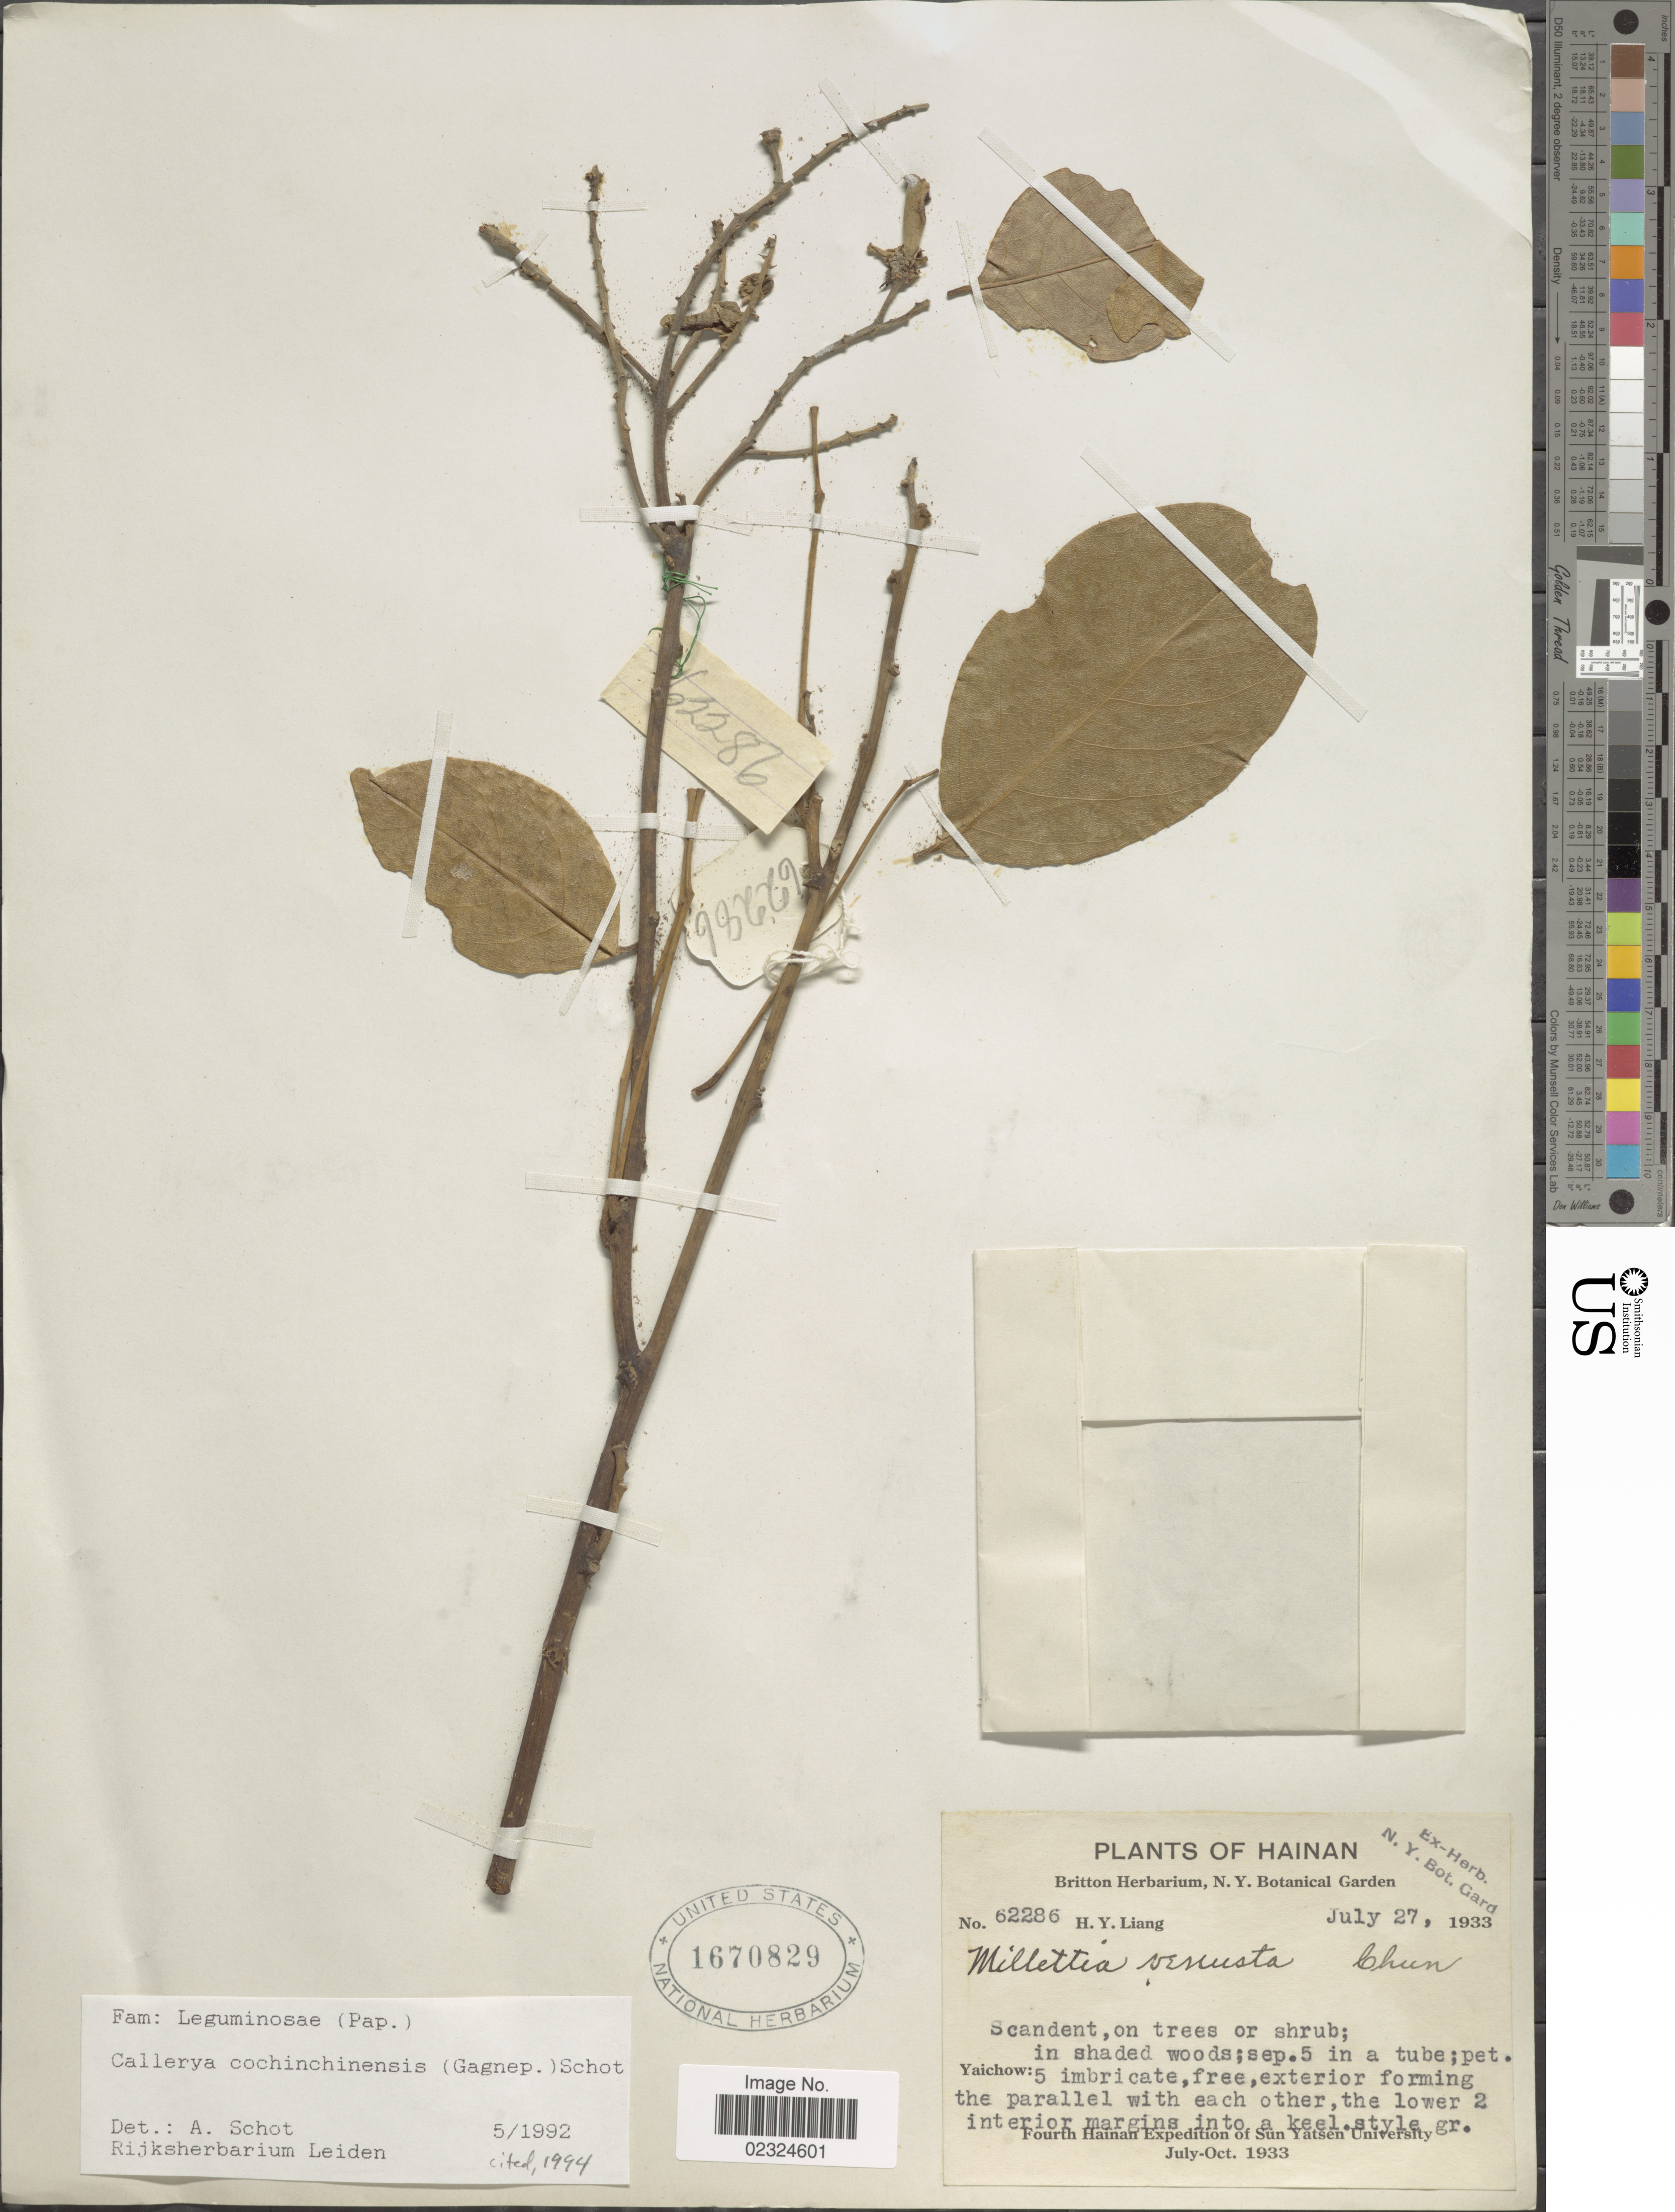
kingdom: Plantae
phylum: Tracheophyta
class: Magnoliopsida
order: Fabales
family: Fabaceae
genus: Callerya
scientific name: Callerya cochinchinensis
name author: (Gagnep.) Schot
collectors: H. Y. Liang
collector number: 62286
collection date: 1933-07-27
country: China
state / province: Hainan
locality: Yaichow. Scandent, on trees or shrub; in shaded woods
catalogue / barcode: US 1670829